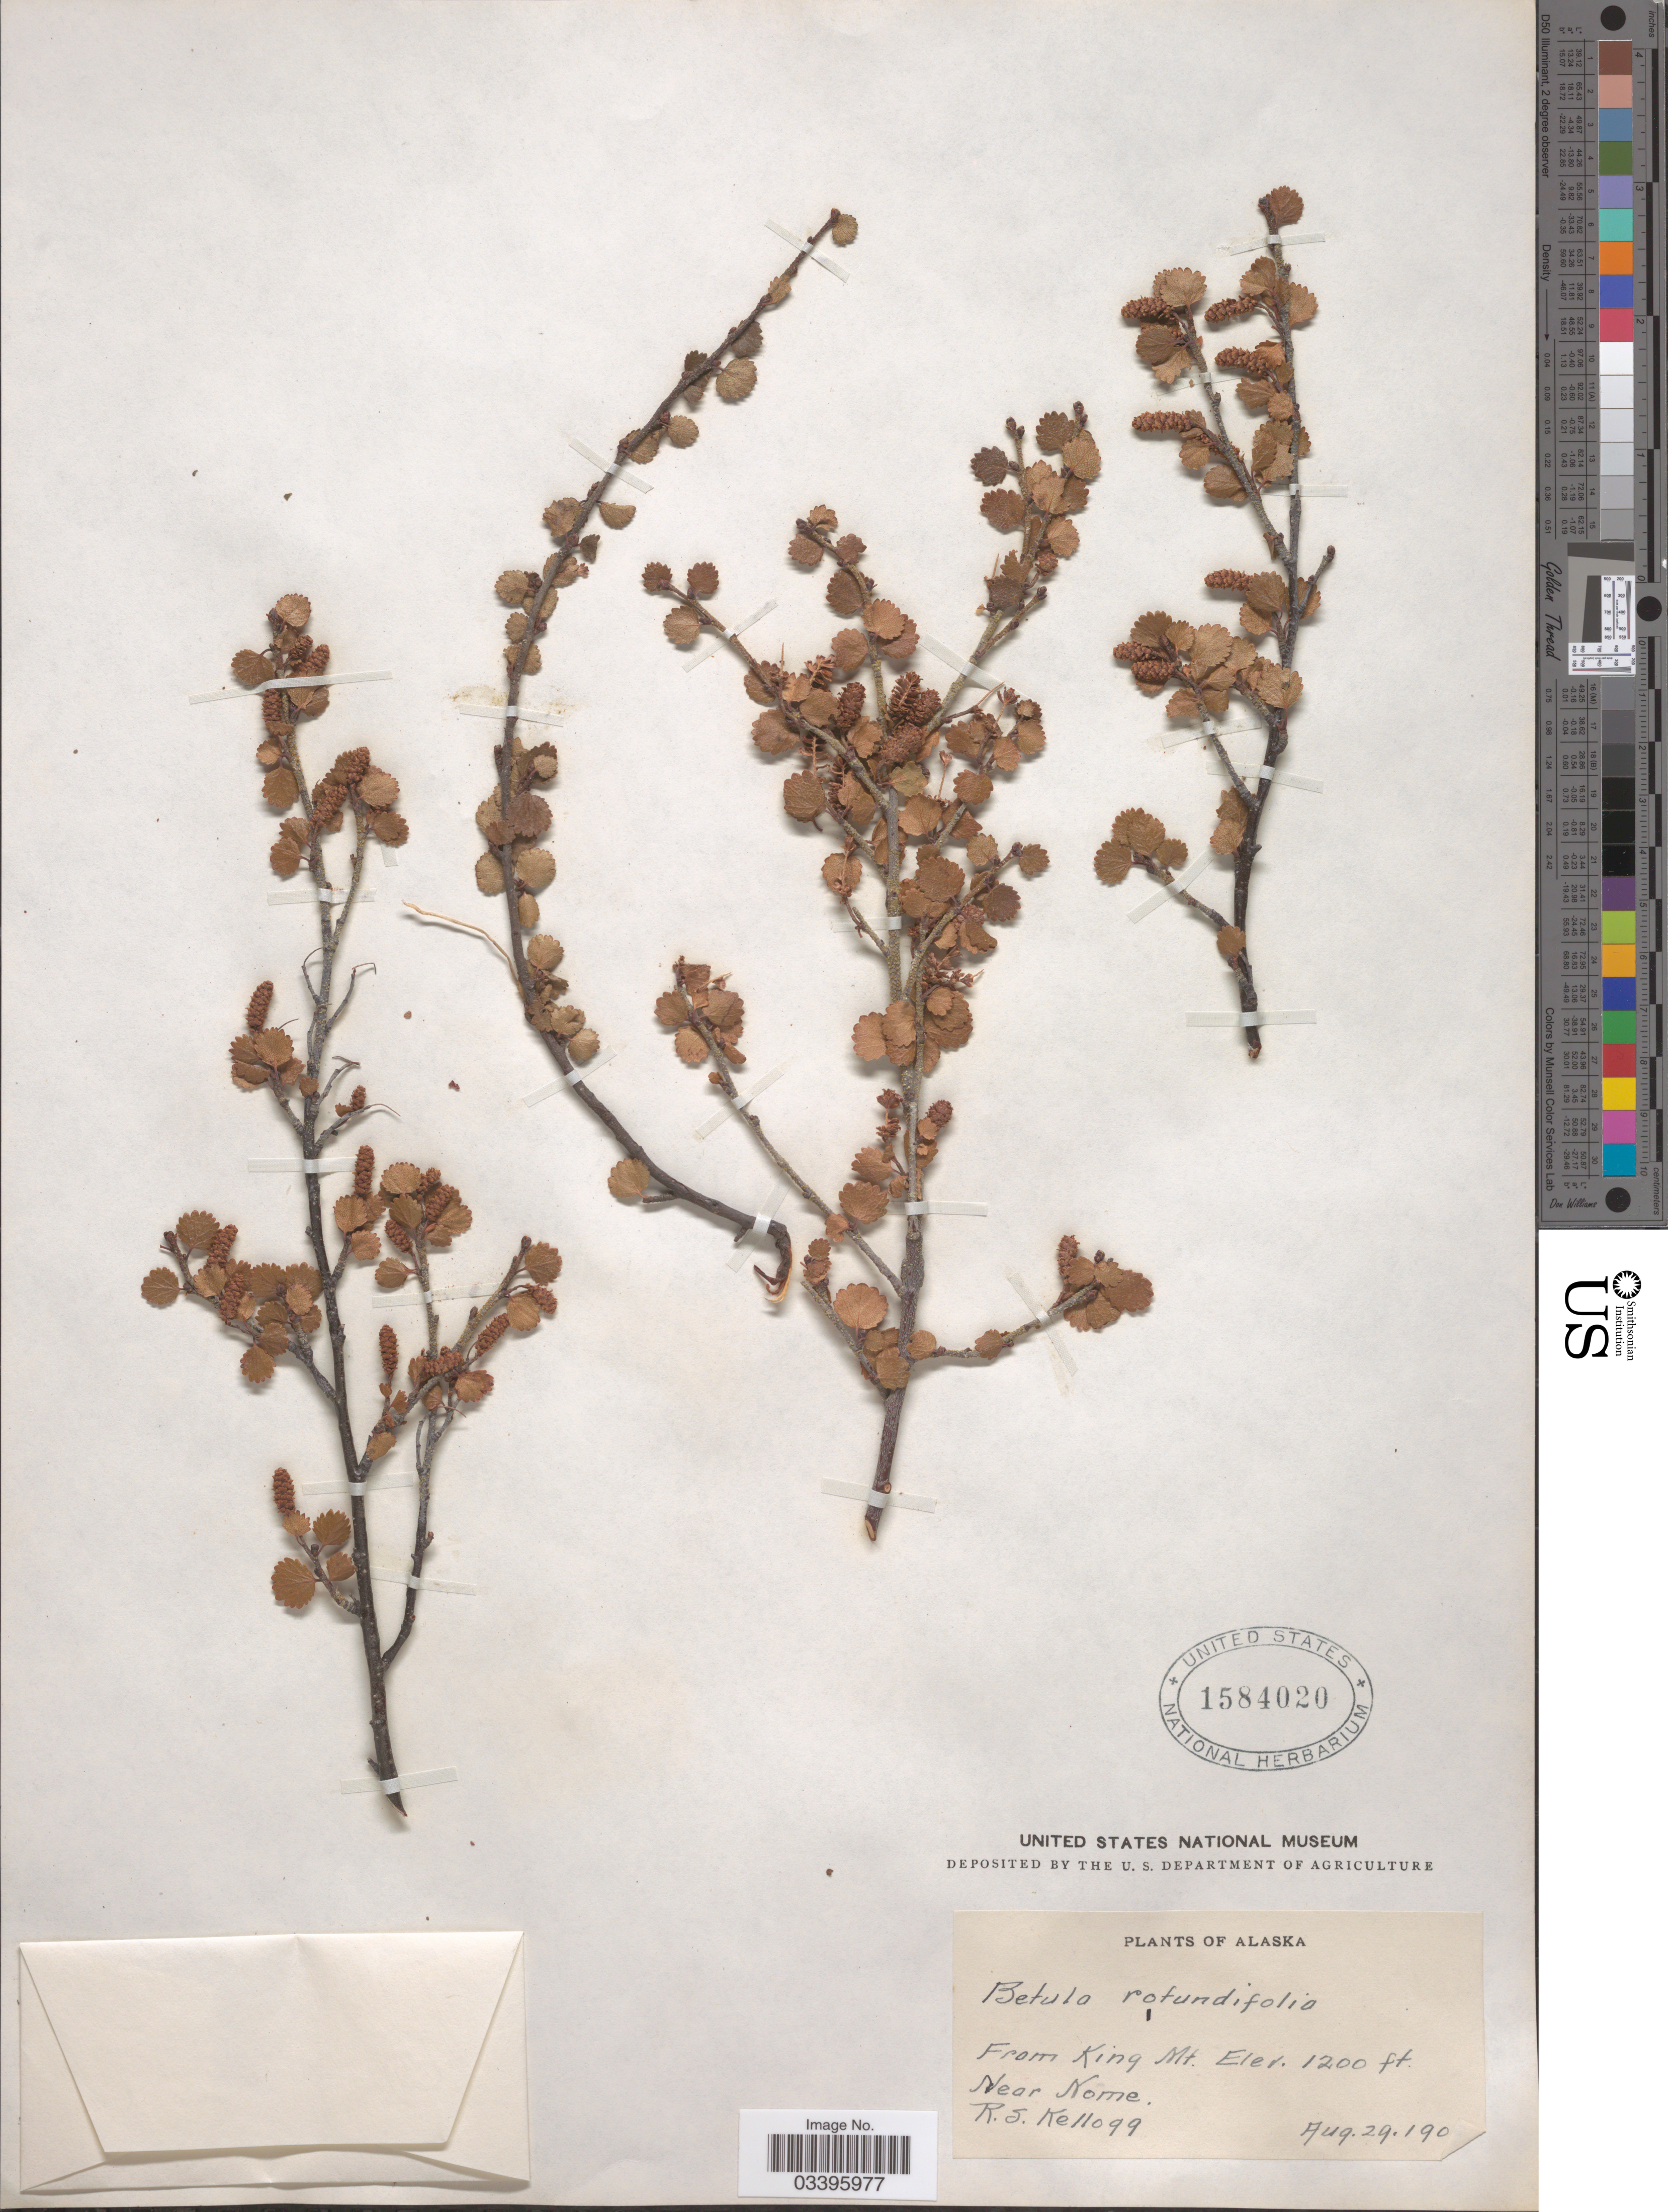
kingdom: Plantae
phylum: Tracheophyta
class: Magnoliopsida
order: Fagales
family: Betulaceae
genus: Betula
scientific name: Betula nana subsp. exilis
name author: L.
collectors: R. Kellogg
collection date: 1900-08-29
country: United States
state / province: Alaska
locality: From King Mt. Near Kome.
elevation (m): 366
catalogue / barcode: US 1584020